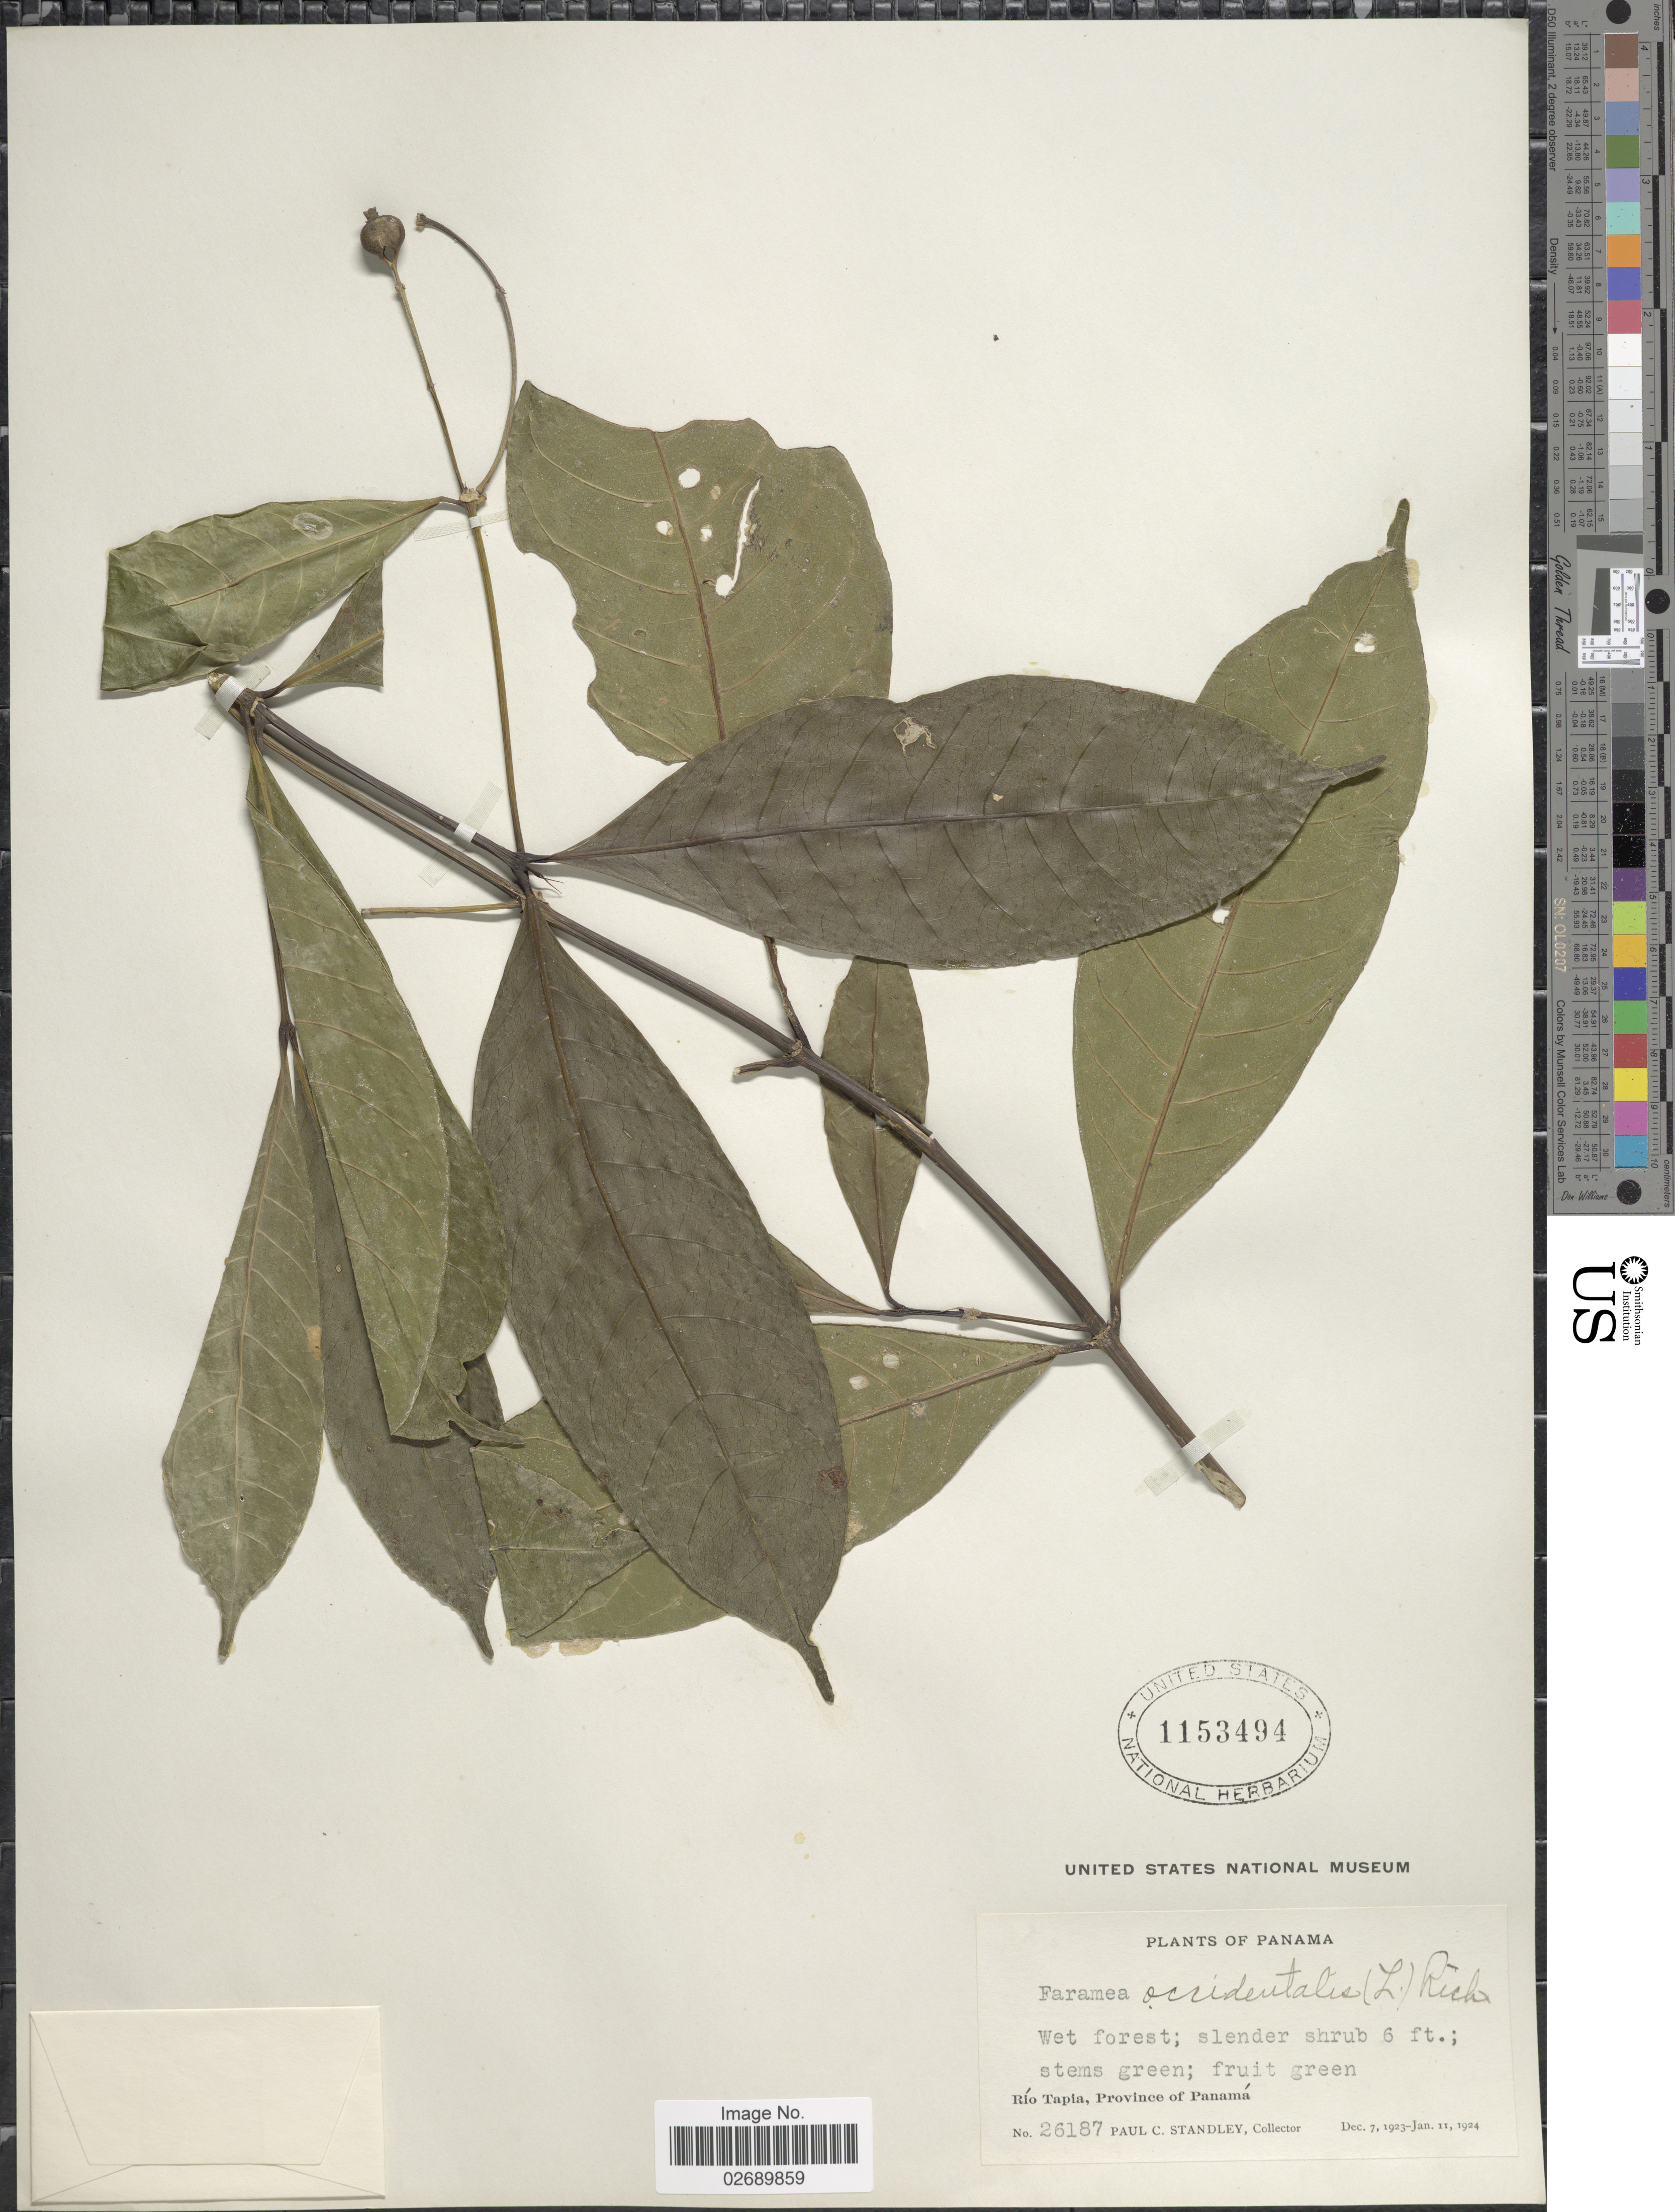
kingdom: Plantae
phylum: Tracheophyta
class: Magnoliopsida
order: Gentianales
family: Rubiaceae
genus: Faramea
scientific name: Faramea occidentalis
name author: (L.) A. Rich.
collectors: P. C. Standley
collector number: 26187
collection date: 1923-12-07/1924-01-11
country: Panama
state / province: Panamá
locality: Rio Tapia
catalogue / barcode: US 1153494